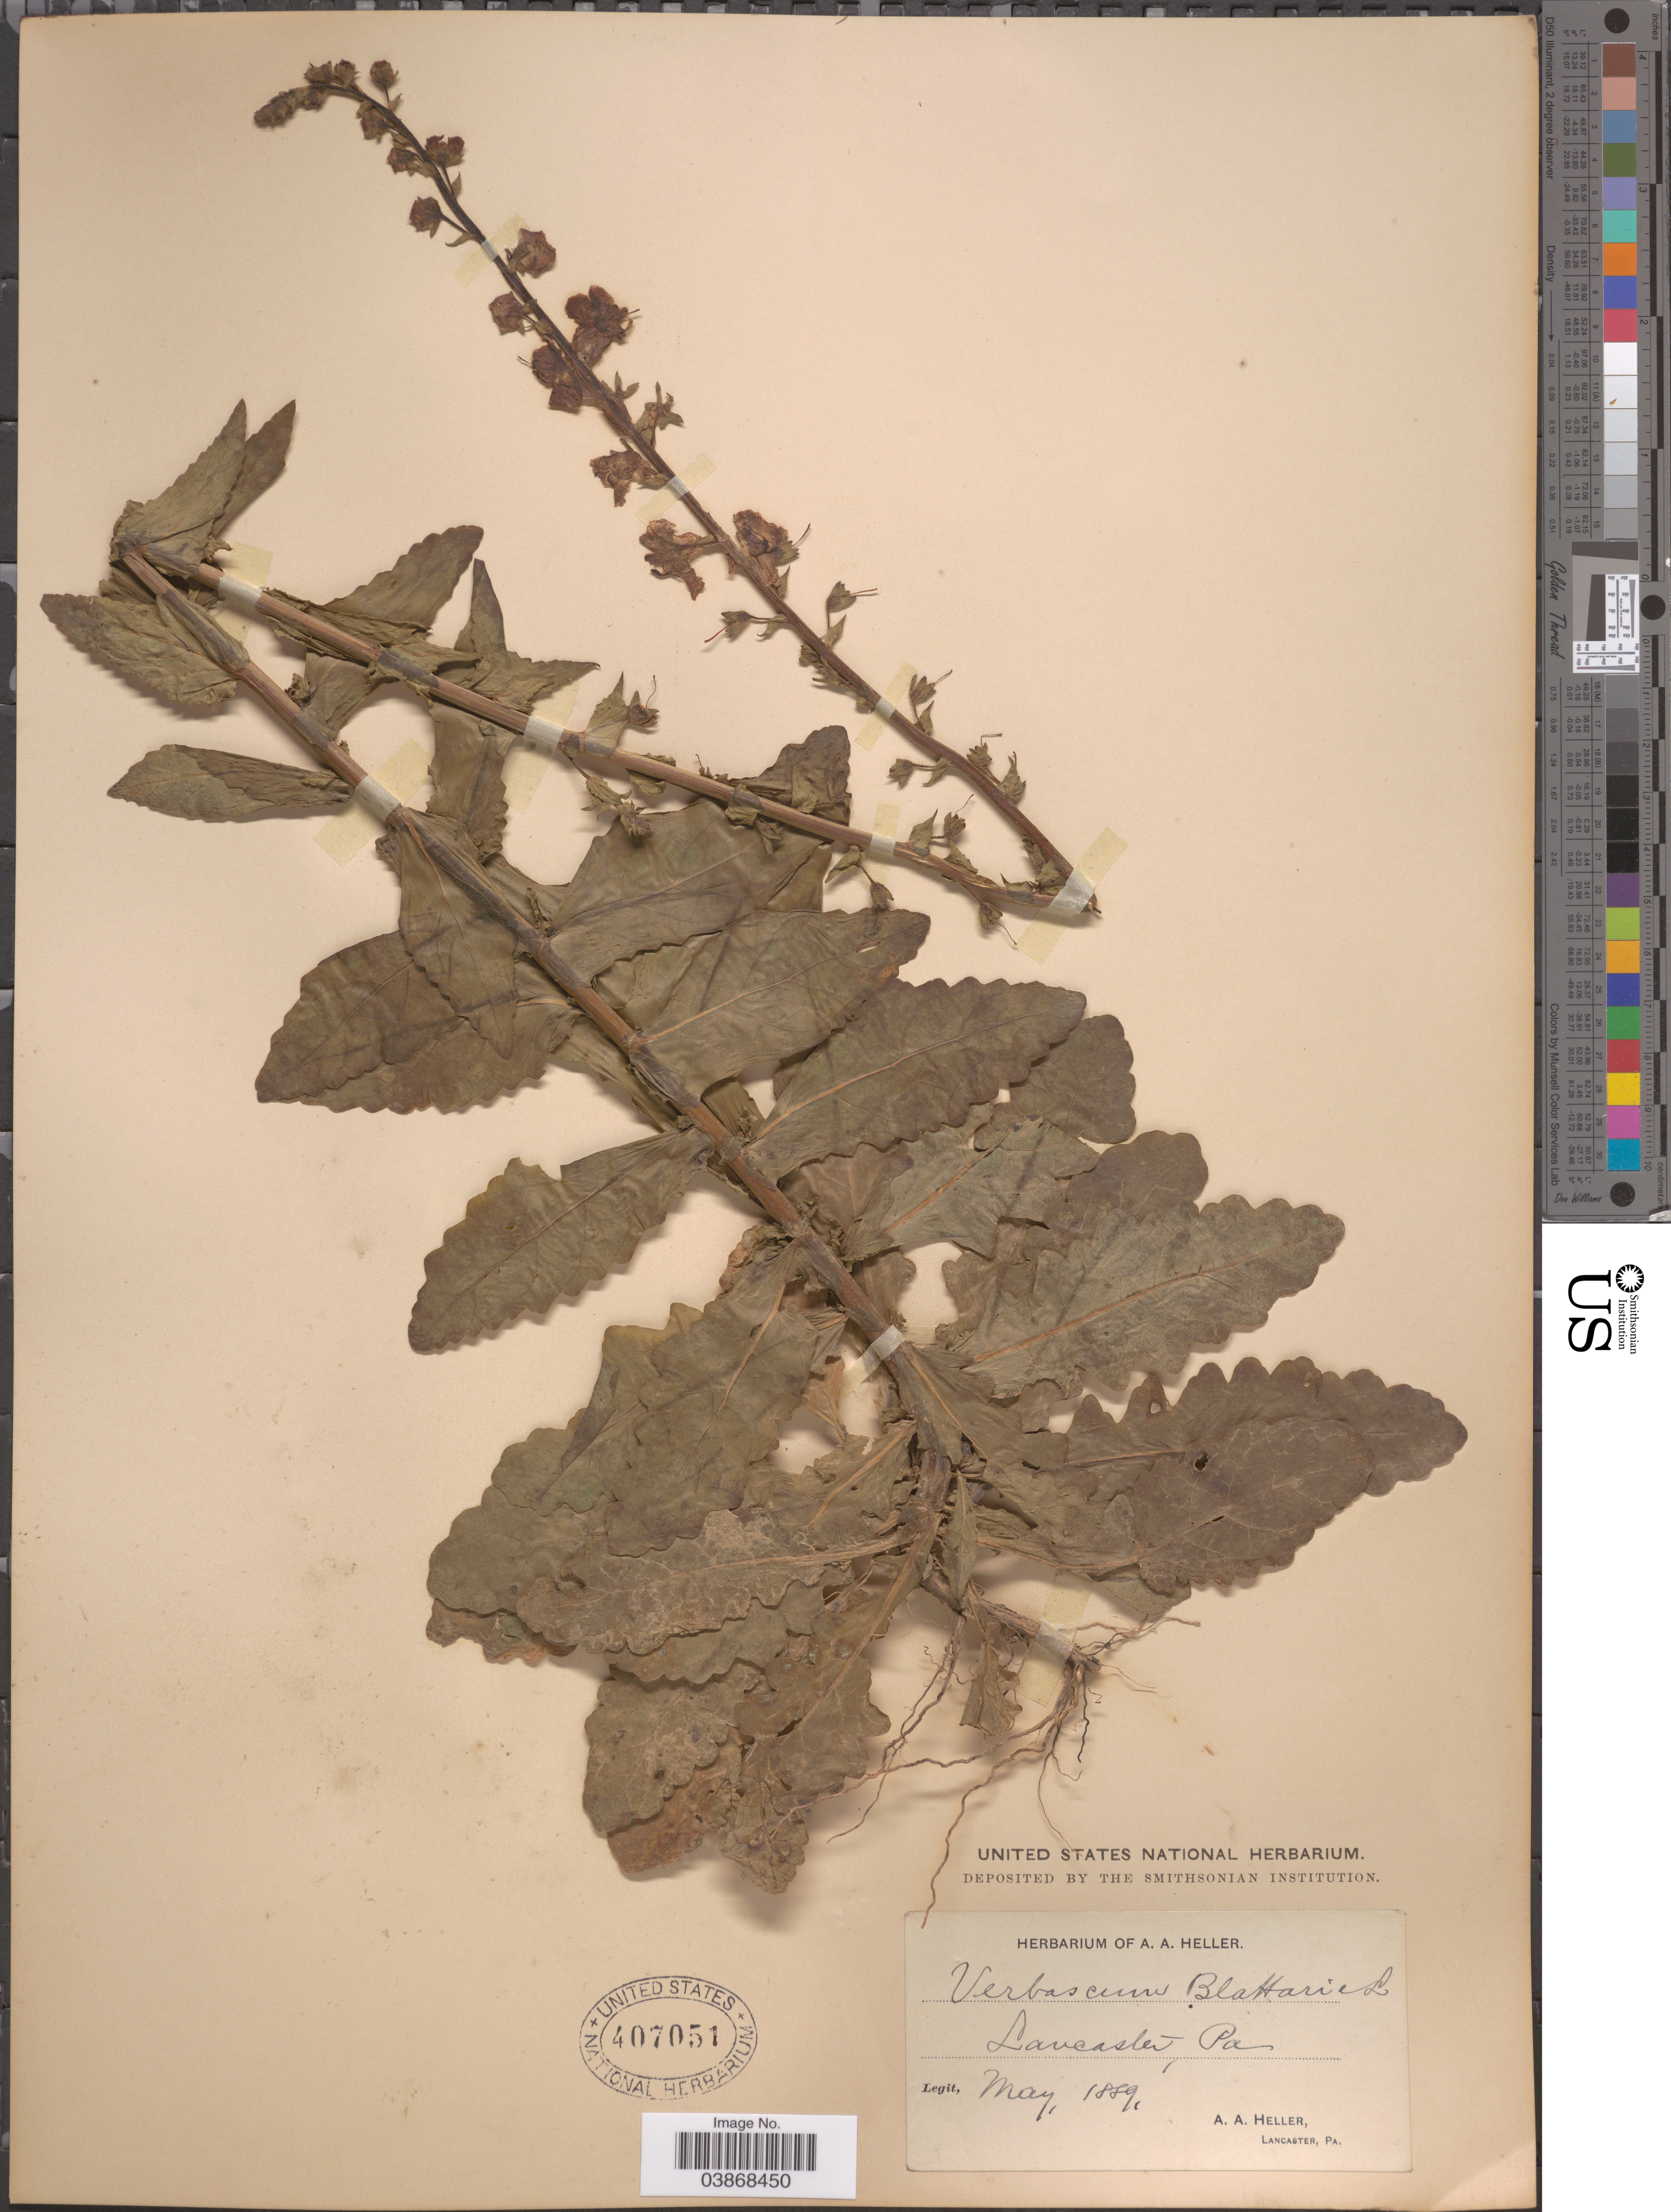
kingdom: Plantae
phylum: Tracheophyta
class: Magnoliopsida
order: Lamiales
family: Scrophulariaceae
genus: Verbascum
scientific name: Verbascum blattaria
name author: L.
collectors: A. A. Heller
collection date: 1889-05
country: United States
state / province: Pennsylvania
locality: Lancaster.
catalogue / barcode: US 407051